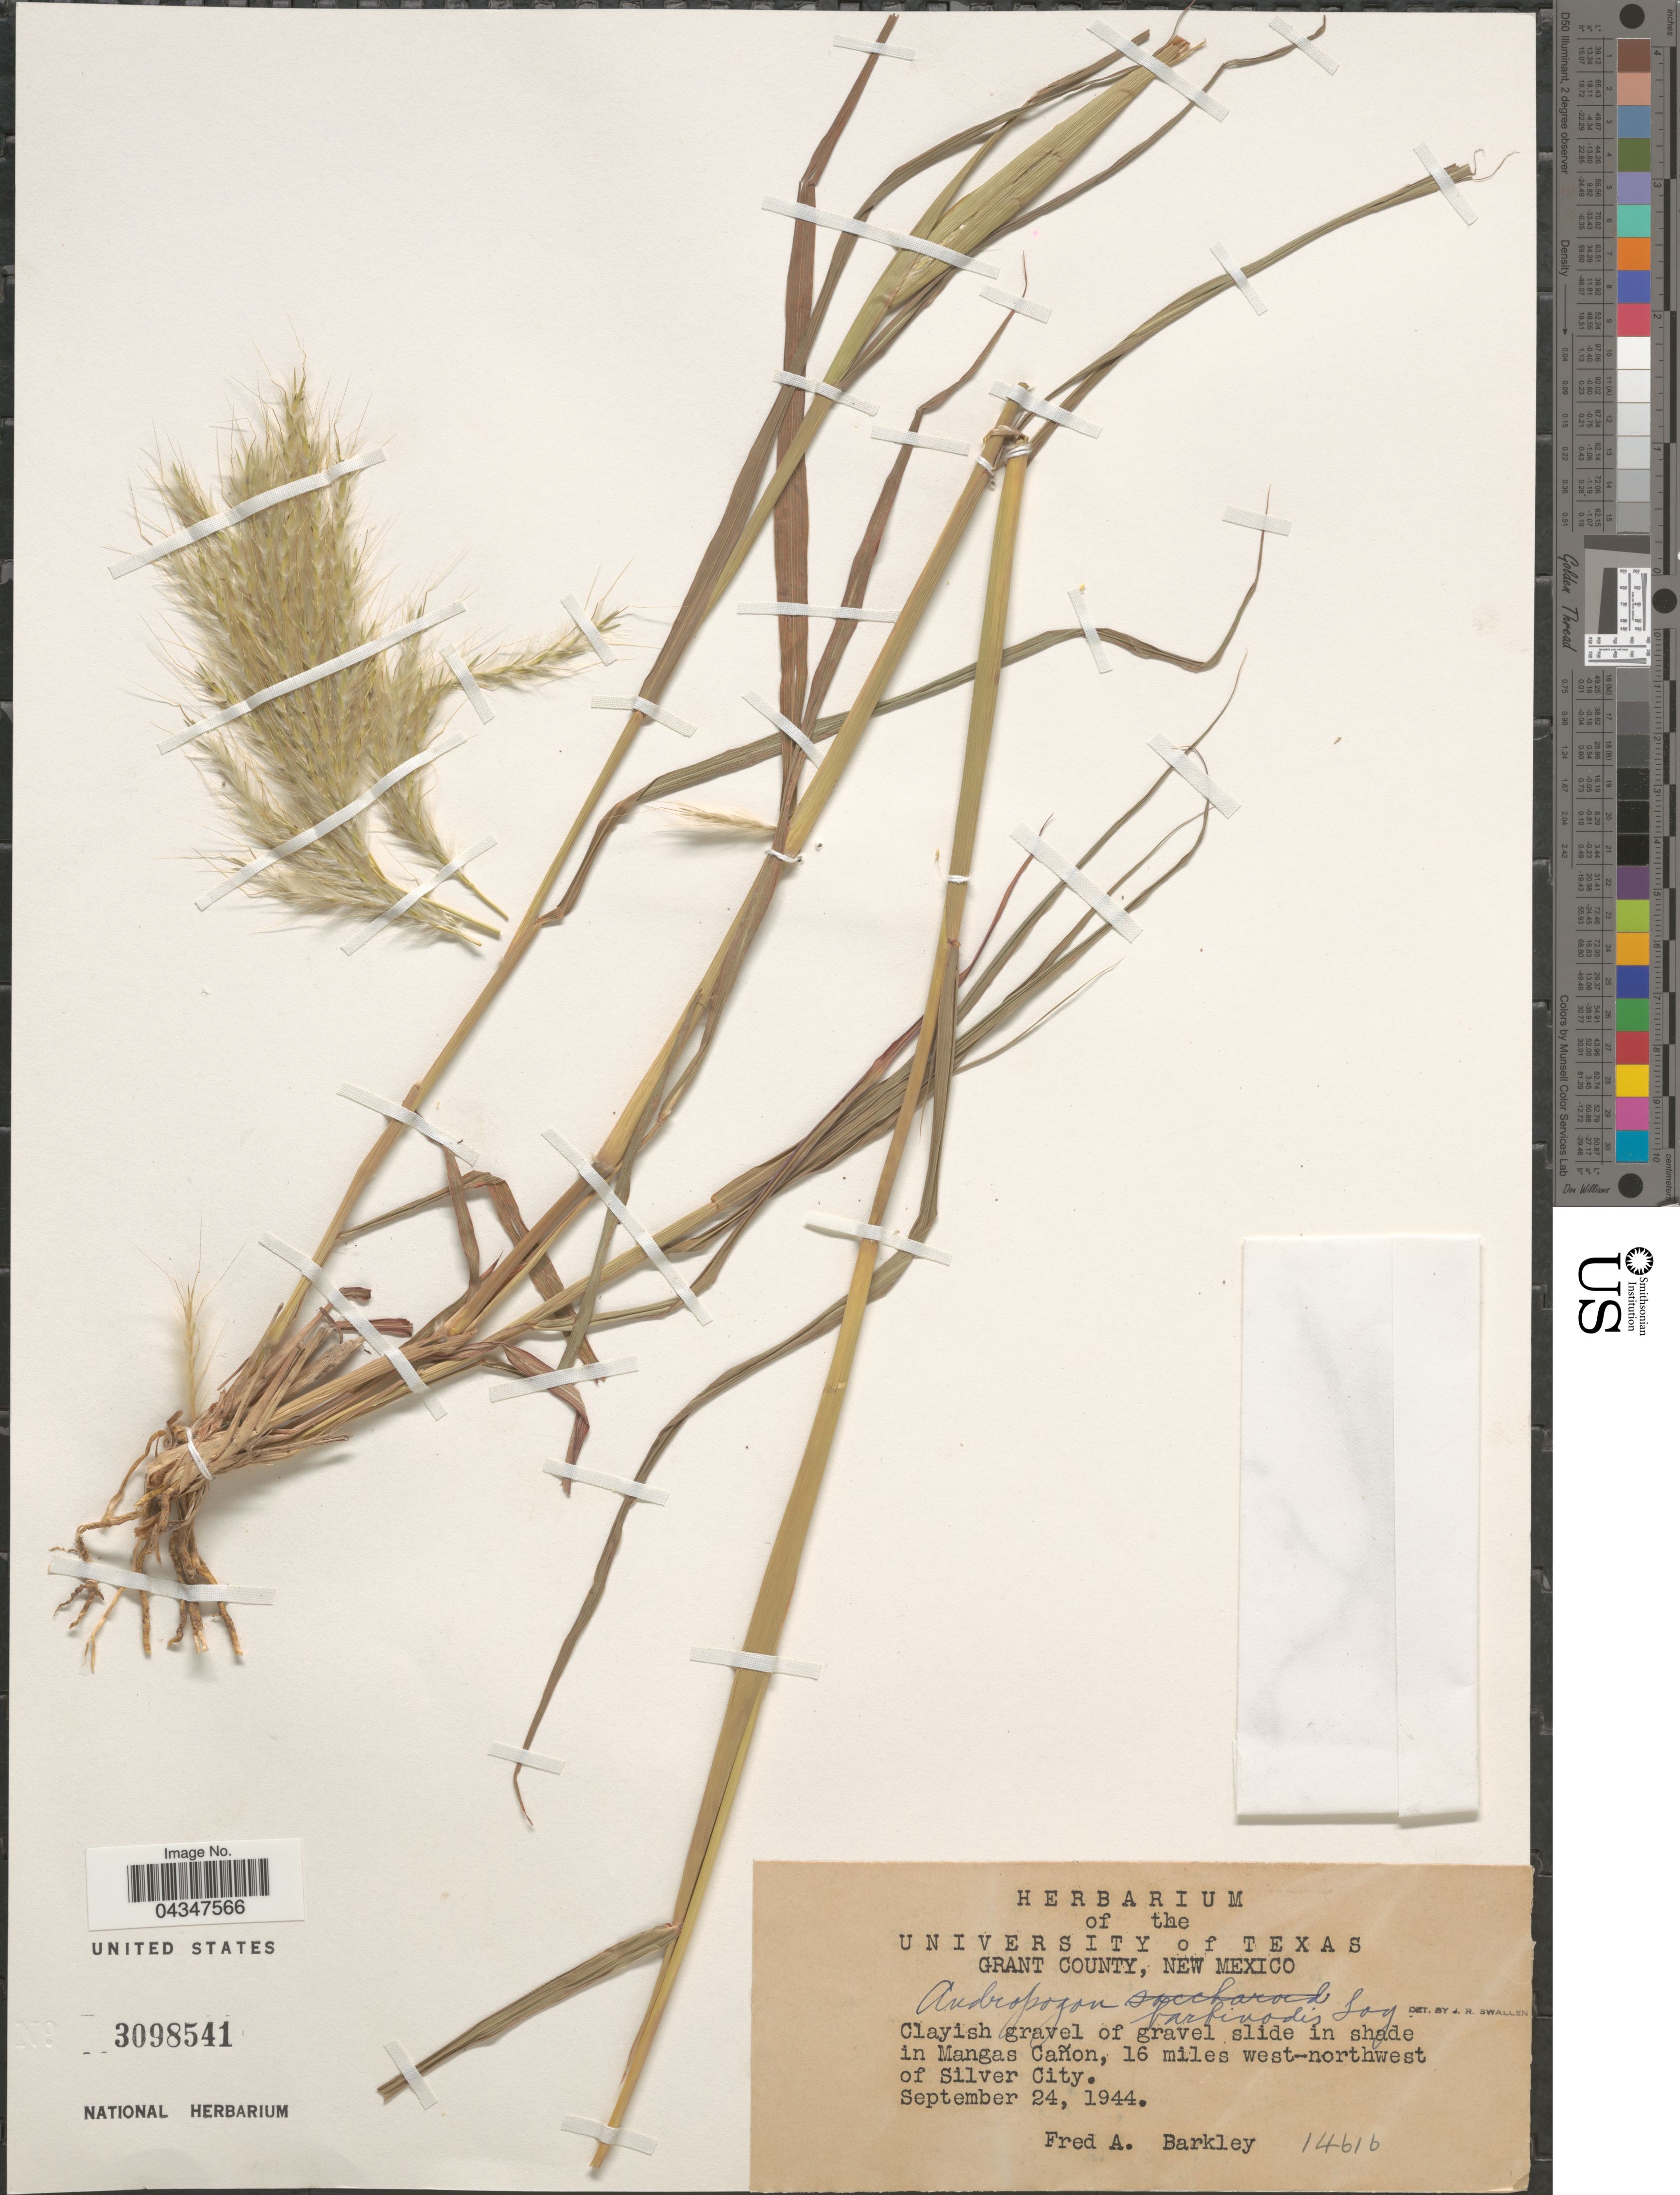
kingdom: Plantae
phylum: Tracheophyta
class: Liliopsida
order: Poales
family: Poaceae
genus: Bothriochloa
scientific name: Bothriochloa barbinodis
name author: (Lag.) Herter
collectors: F. A. Barkley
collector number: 14616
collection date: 1944-09-24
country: United States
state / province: New Mexico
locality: Grant County. Clayish gravel, of gravel slide in shade in Mangas Cañon, 16 miles west-northwest of Silver City.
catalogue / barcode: US 3098541